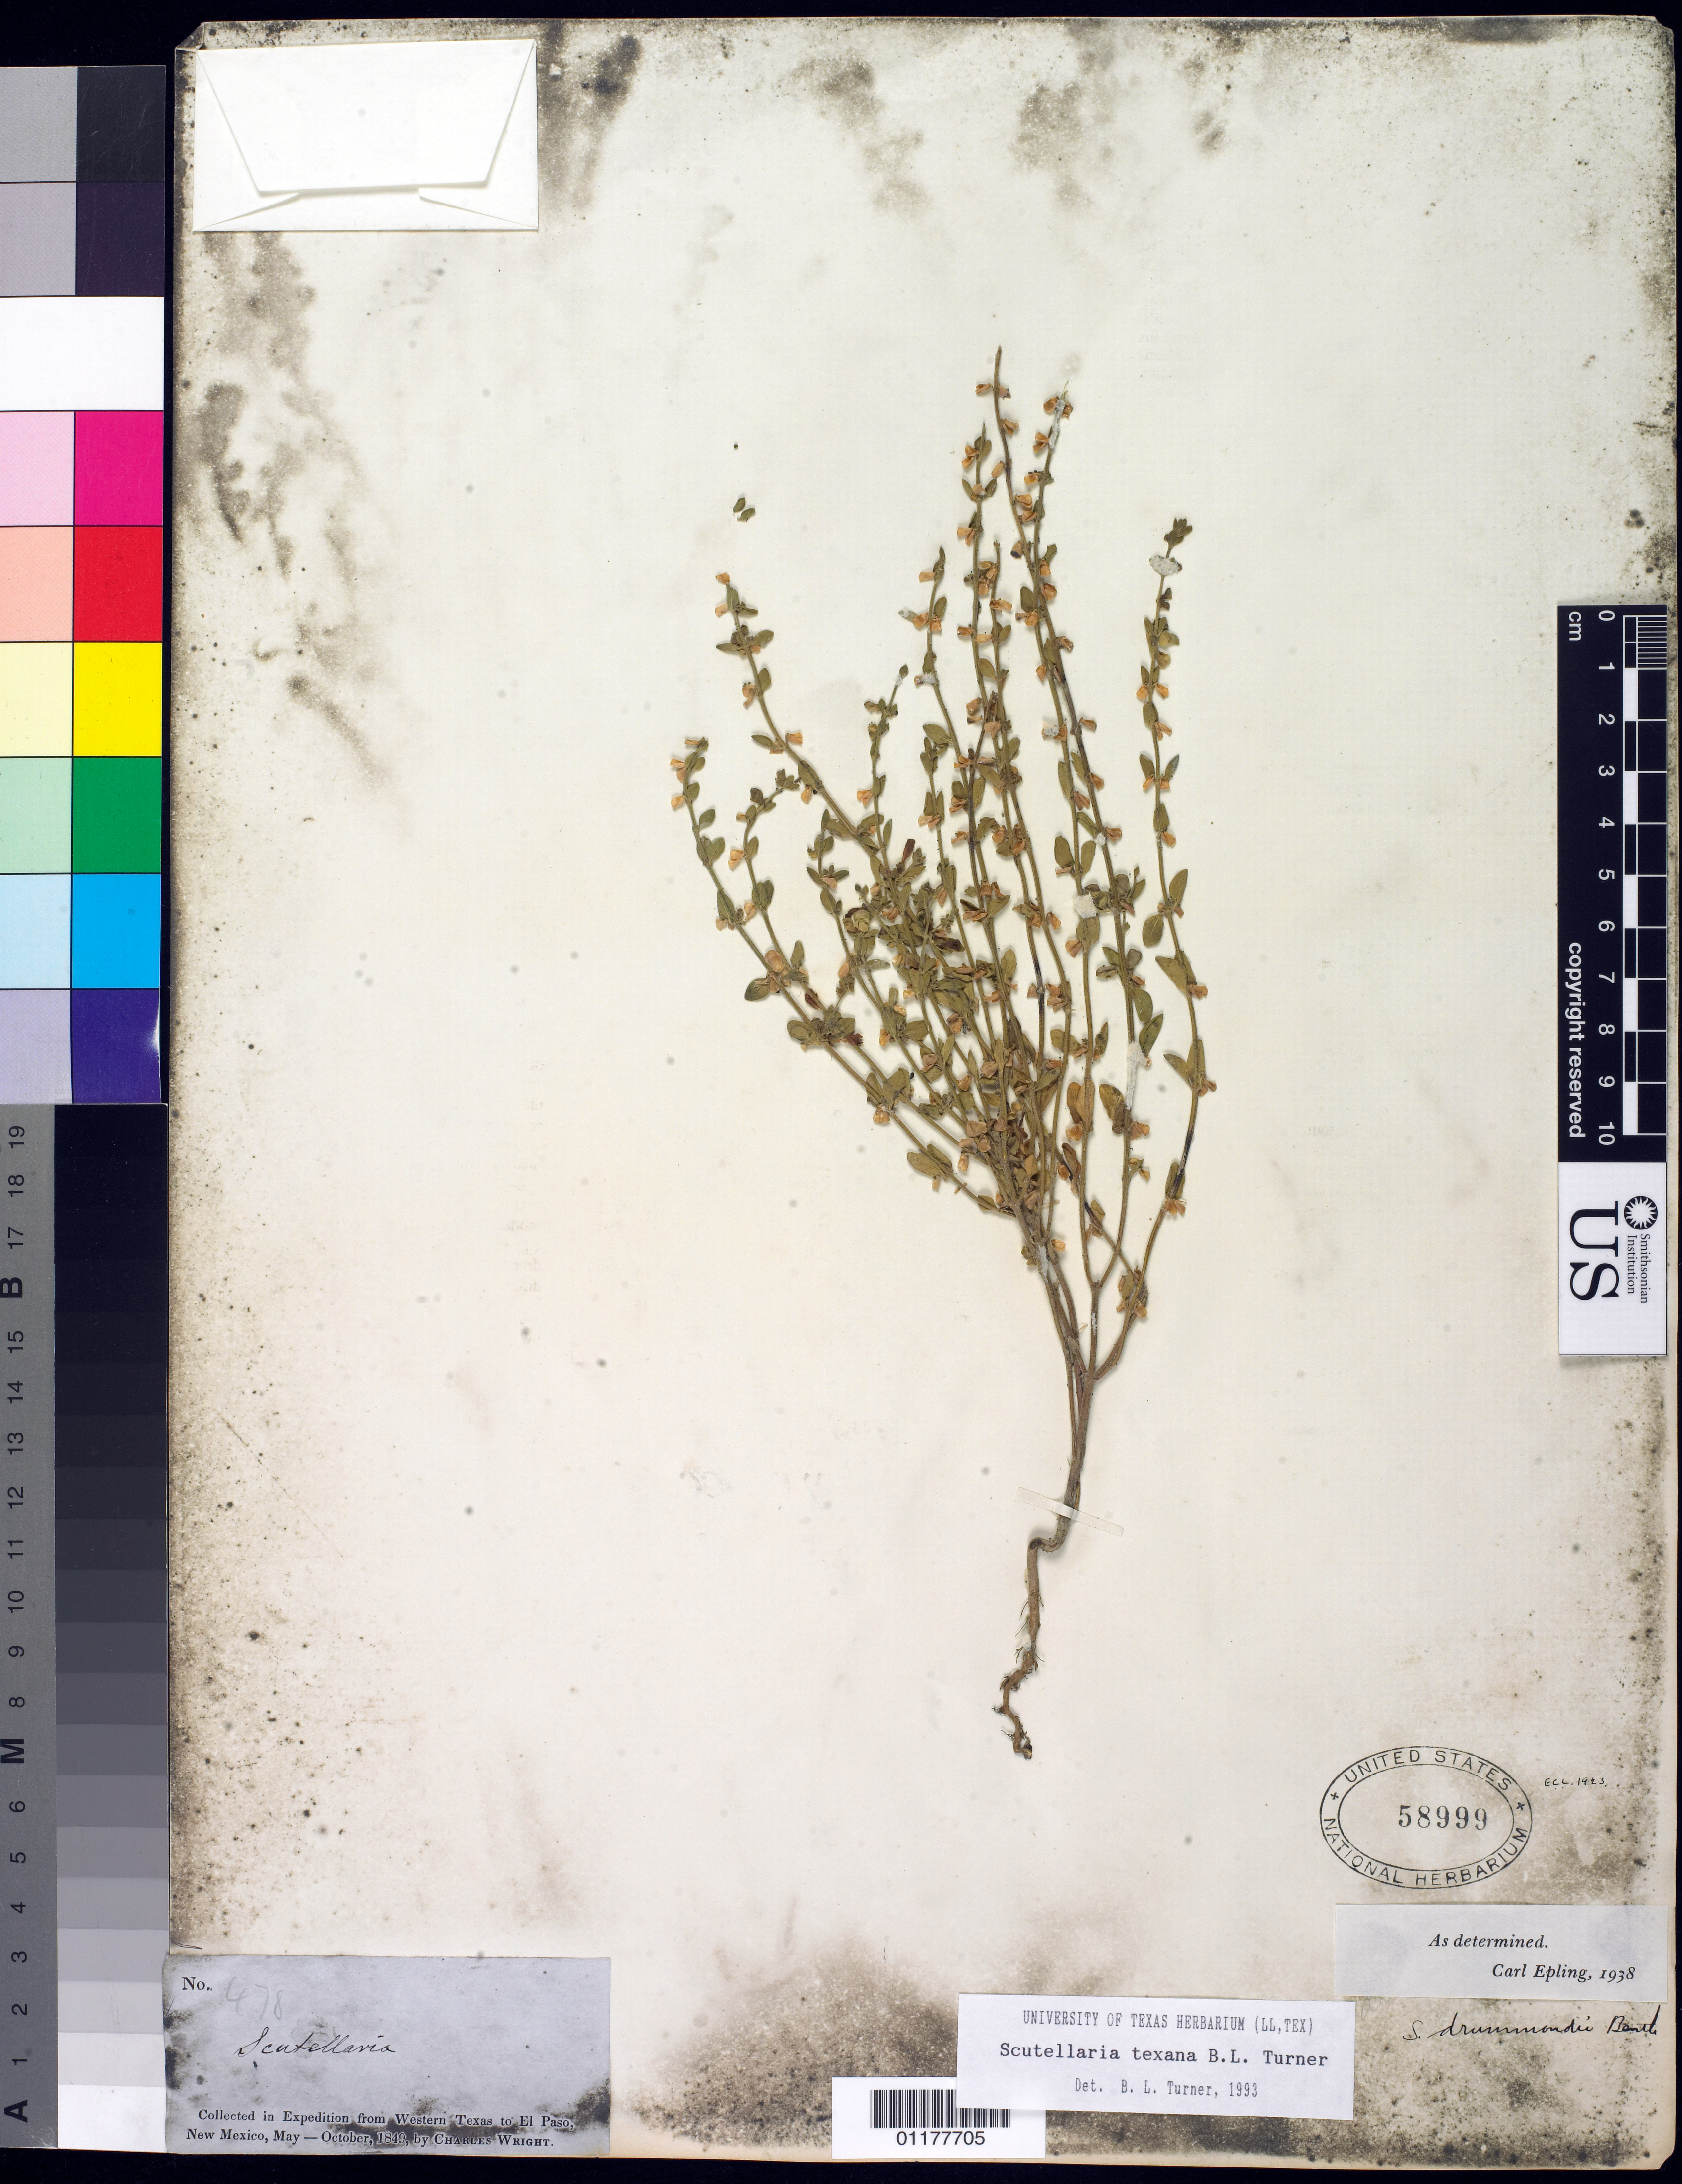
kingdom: Plantae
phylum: Tracheophyta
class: Magnoliopsida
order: Lamiales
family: Lamiaceae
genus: Scutellaria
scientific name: Scutellaria texana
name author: B.L. Turner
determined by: Turner, B. L.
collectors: C. Wright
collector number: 478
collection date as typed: --May 1849 to -- Oct 1849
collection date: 1849-05/1849-10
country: United States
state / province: New Mexico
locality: from Weastern Texas to El Paso, New Mexico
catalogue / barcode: US 58999